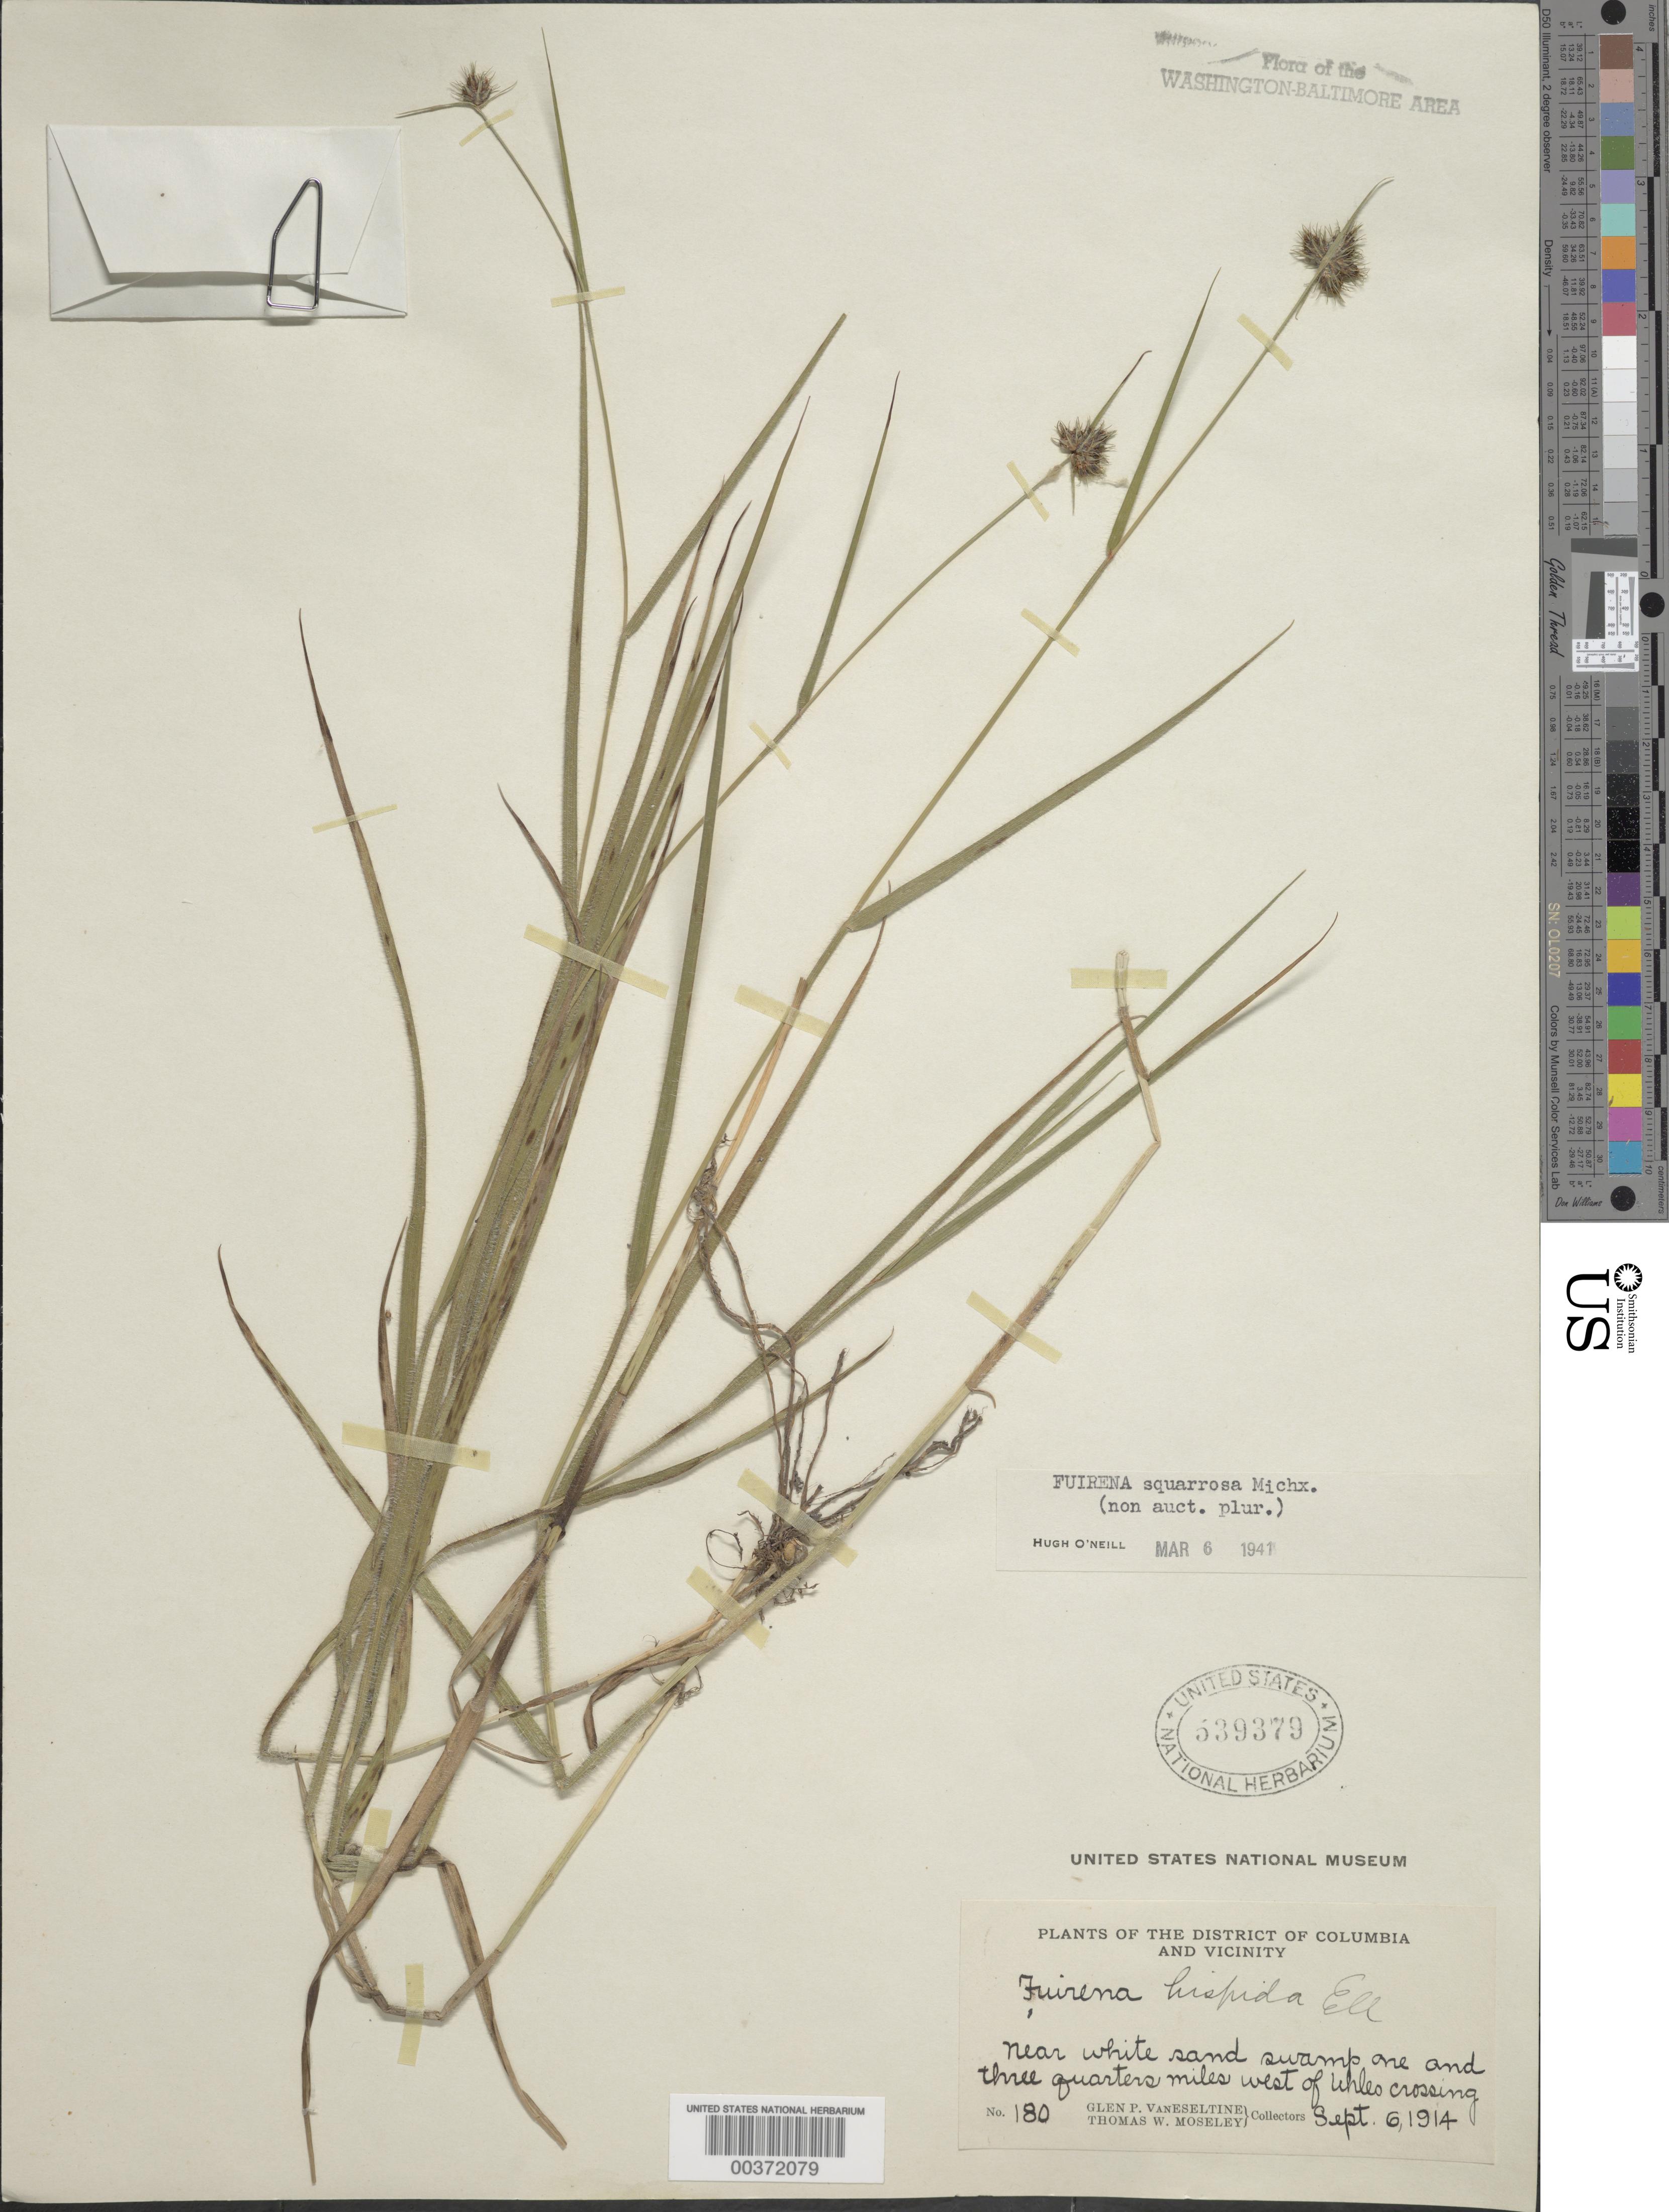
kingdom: Plantae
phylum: Tracheophyta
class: Liliopsida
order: Poales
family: Cyperaceae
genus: Fuirena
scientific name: Fuirena squarrosa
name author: Michx.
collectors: G. P. Van Eseltine & T. Moseley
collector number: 180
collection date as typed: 06 Sep 1914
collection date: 1914-09-06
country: United States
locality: West of Uhles Crossing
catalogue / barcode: US 539379